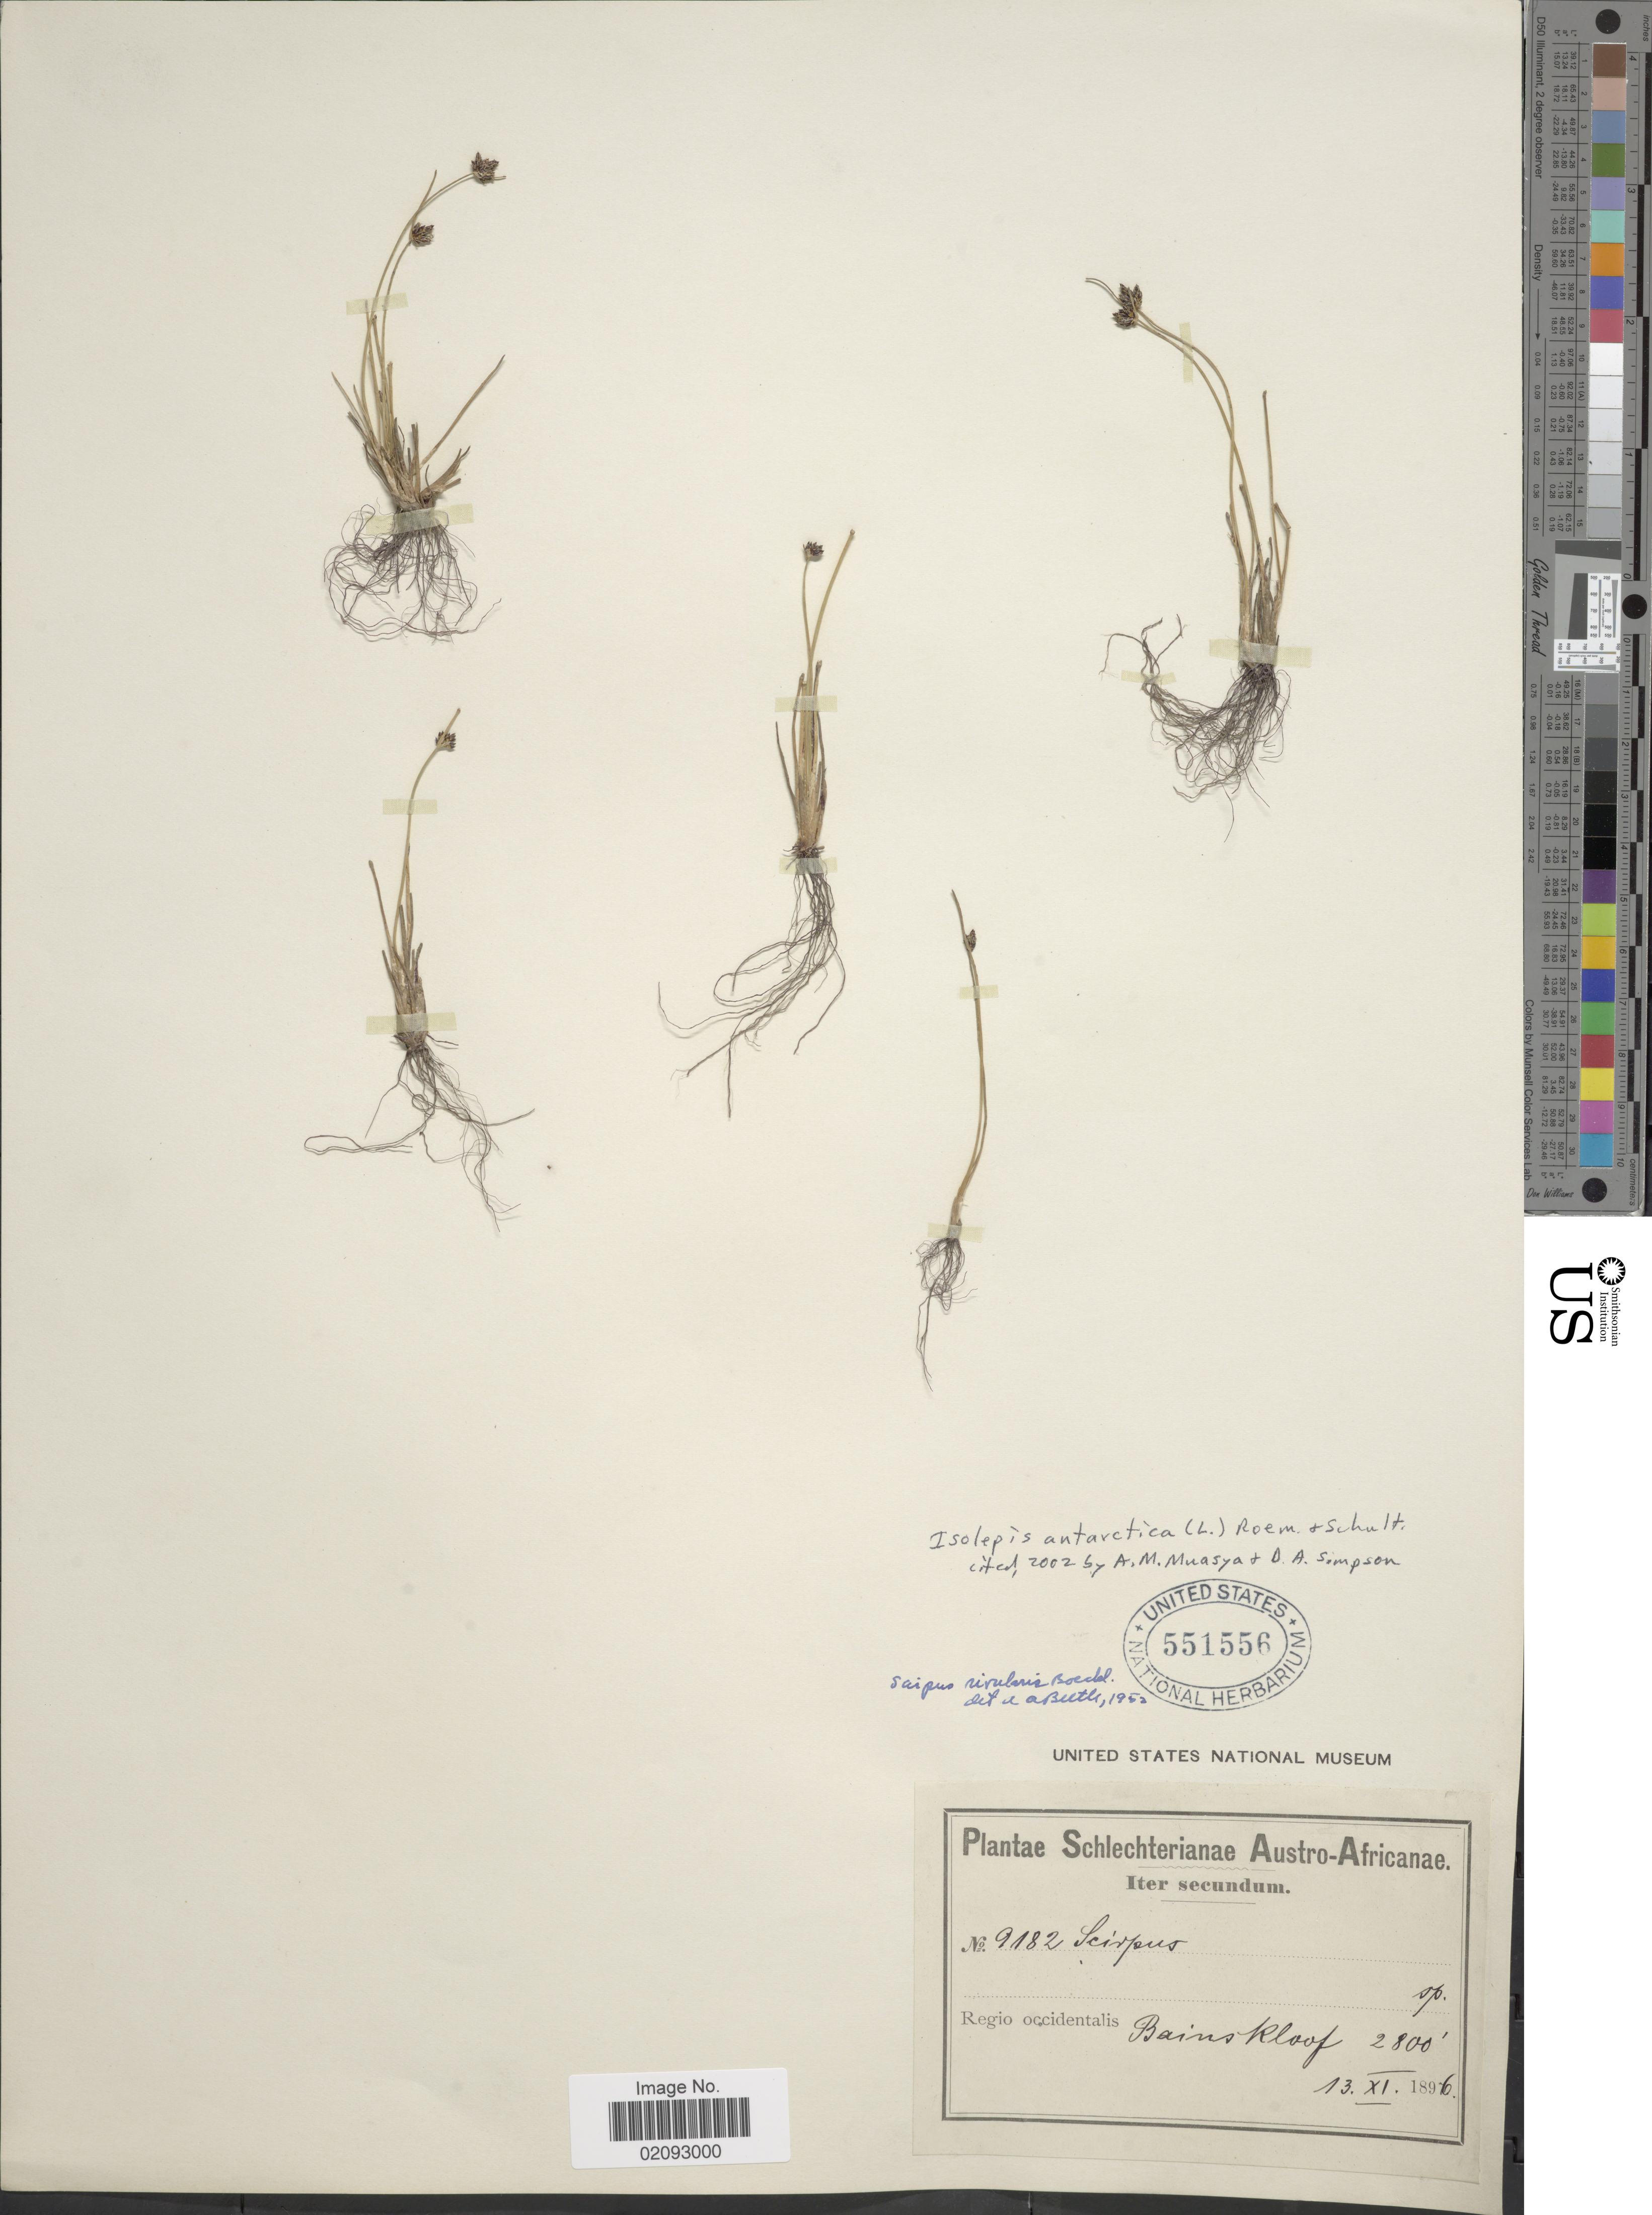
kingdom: Plantae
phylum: Tracheophyta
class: Liliopsida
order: Poales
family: Cyperaceae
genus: Ficinia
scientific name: Ficinia marginata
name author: (Thunb.) Fourc.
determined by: Strong, Mark T., (BOT), Smithsonian Institution - National Museum of Natural History (UNITED STATES)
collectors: Schlechter, --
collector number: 9182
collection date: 1896-11-13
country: South Africa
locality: Austro-Africanae, Iter secundum, Regio occidentalis, Bainskloof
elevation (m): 853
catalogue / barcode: US 551556